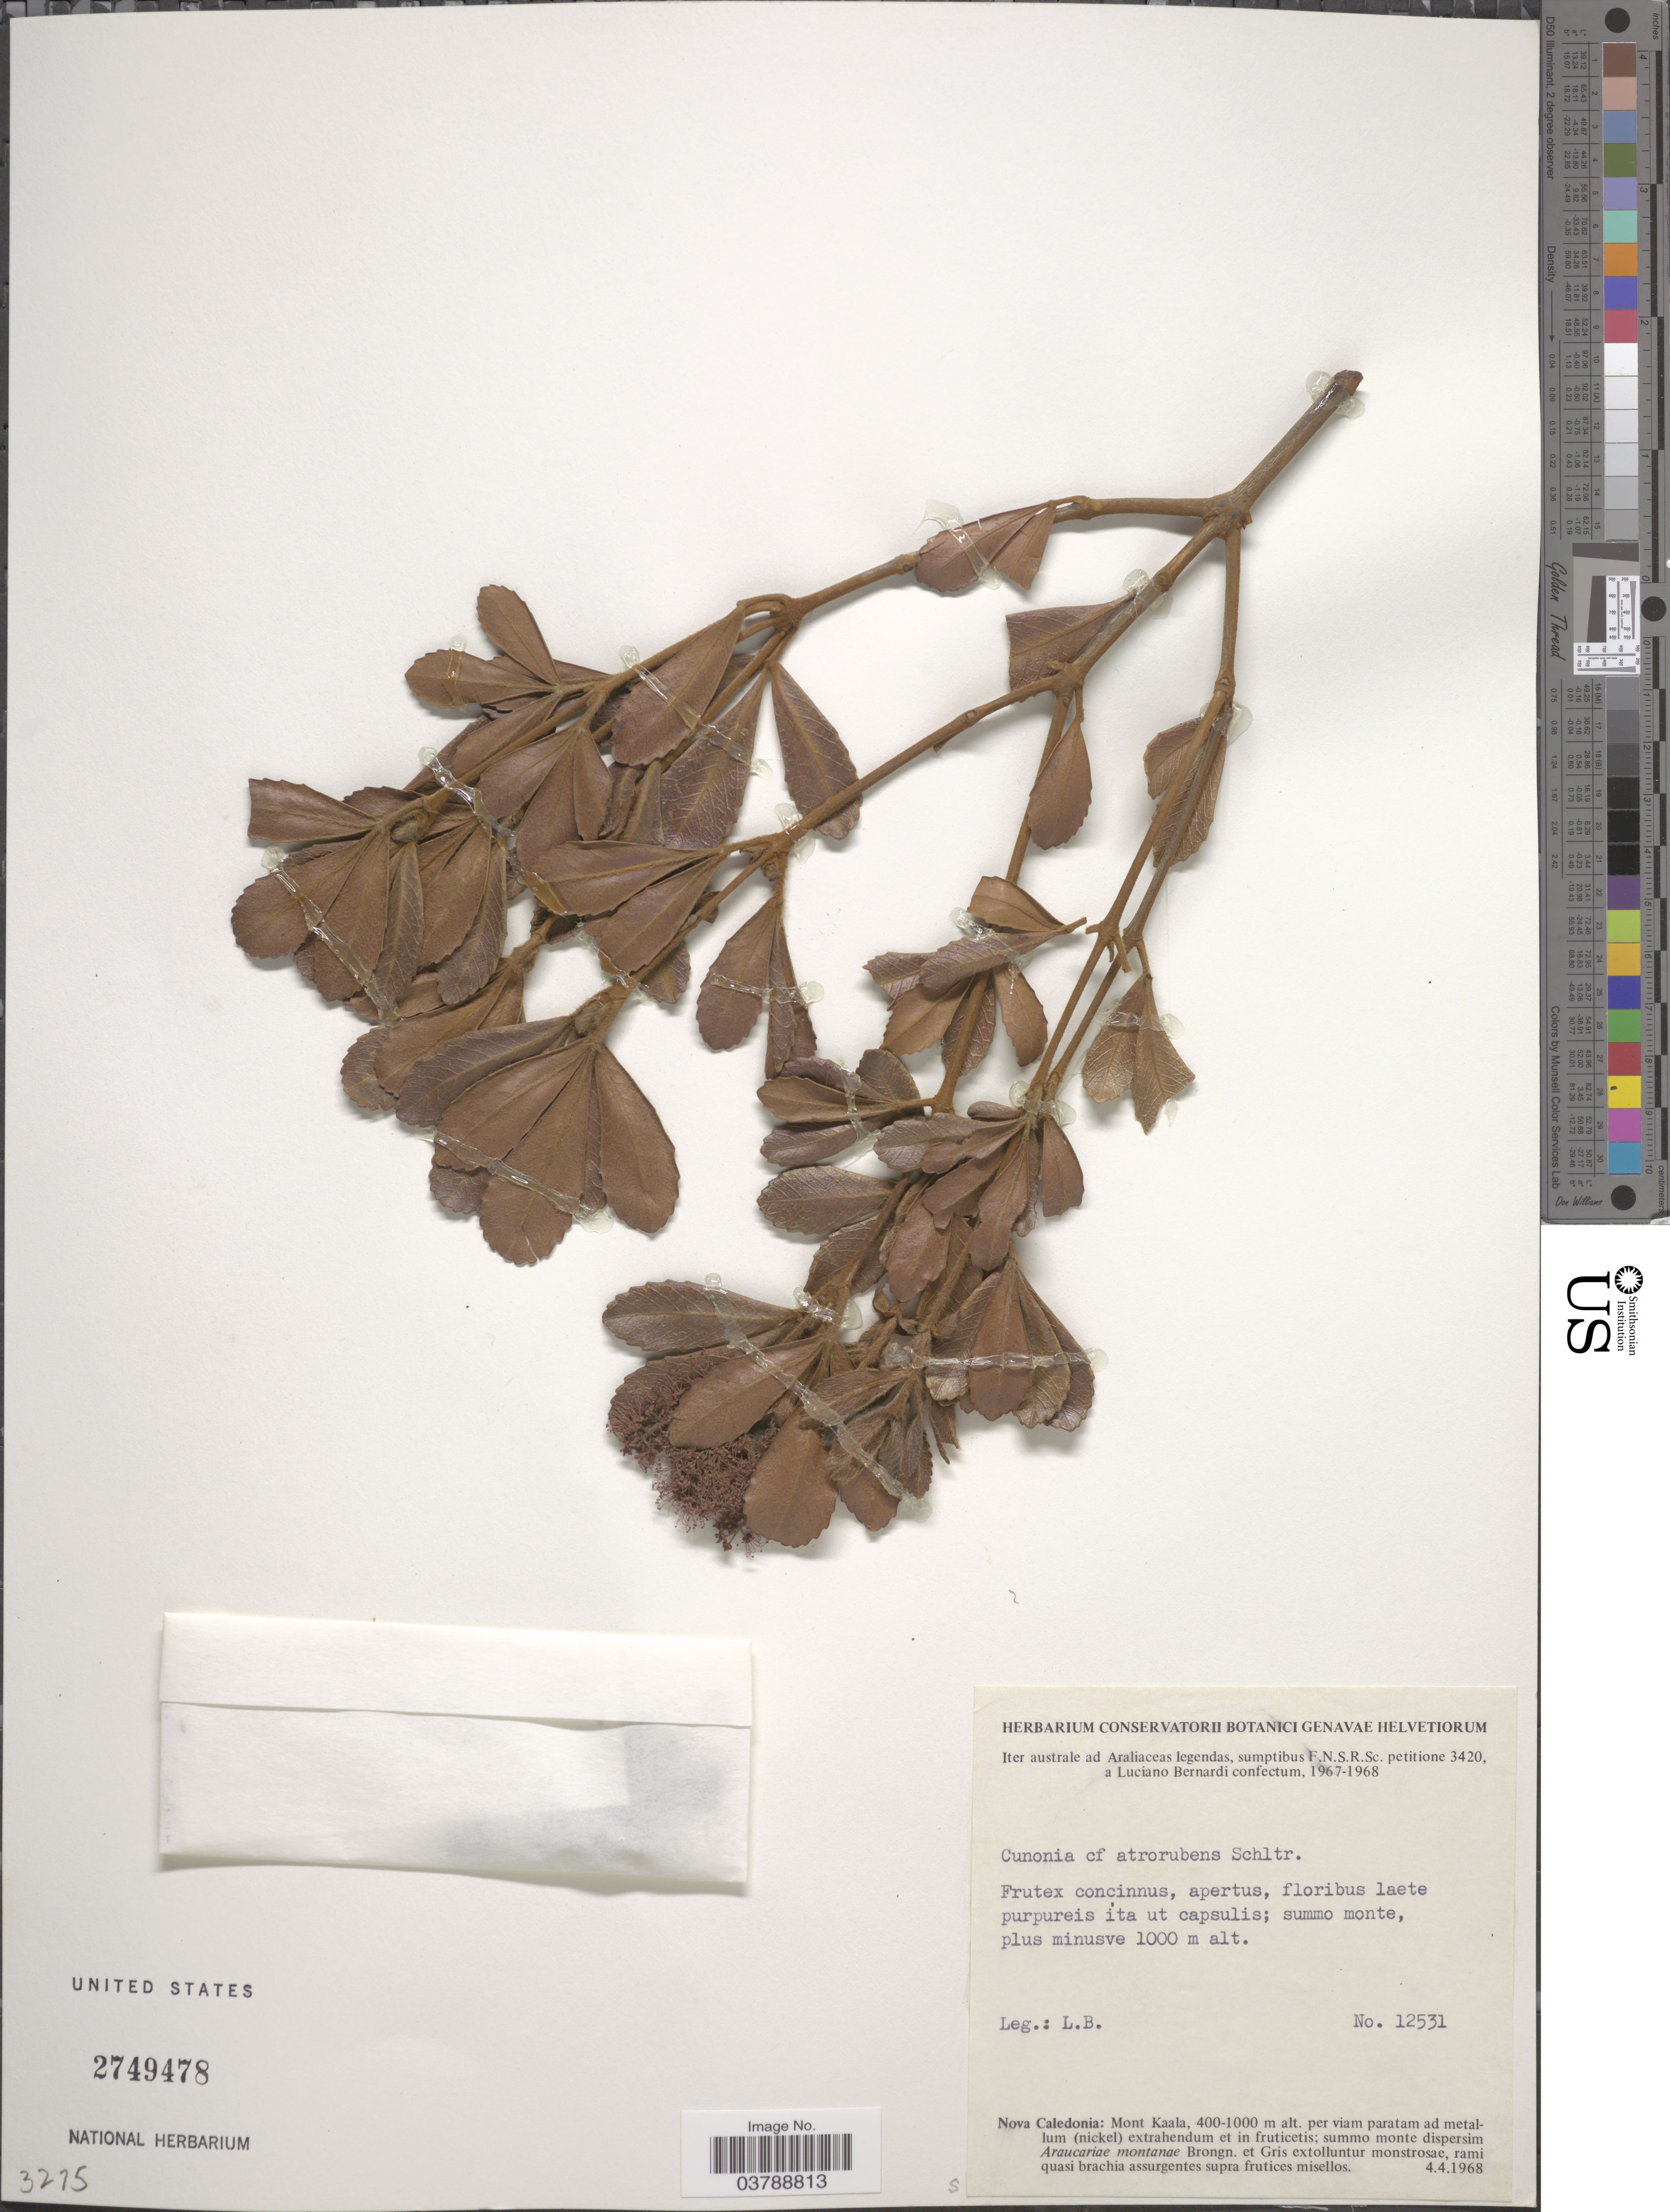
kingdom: Plantae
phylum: Tracheophyta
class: Magnoliopsida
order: Oxalidales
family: Cunoniaceae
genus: Cunonia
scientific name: Cunonia atrorubens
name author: Schltr.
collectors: L. Bernardi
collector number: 12531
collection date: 1968-04-04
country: New Caledonia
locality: Mont Kaala.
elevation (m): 1000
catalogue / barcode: US 2749478